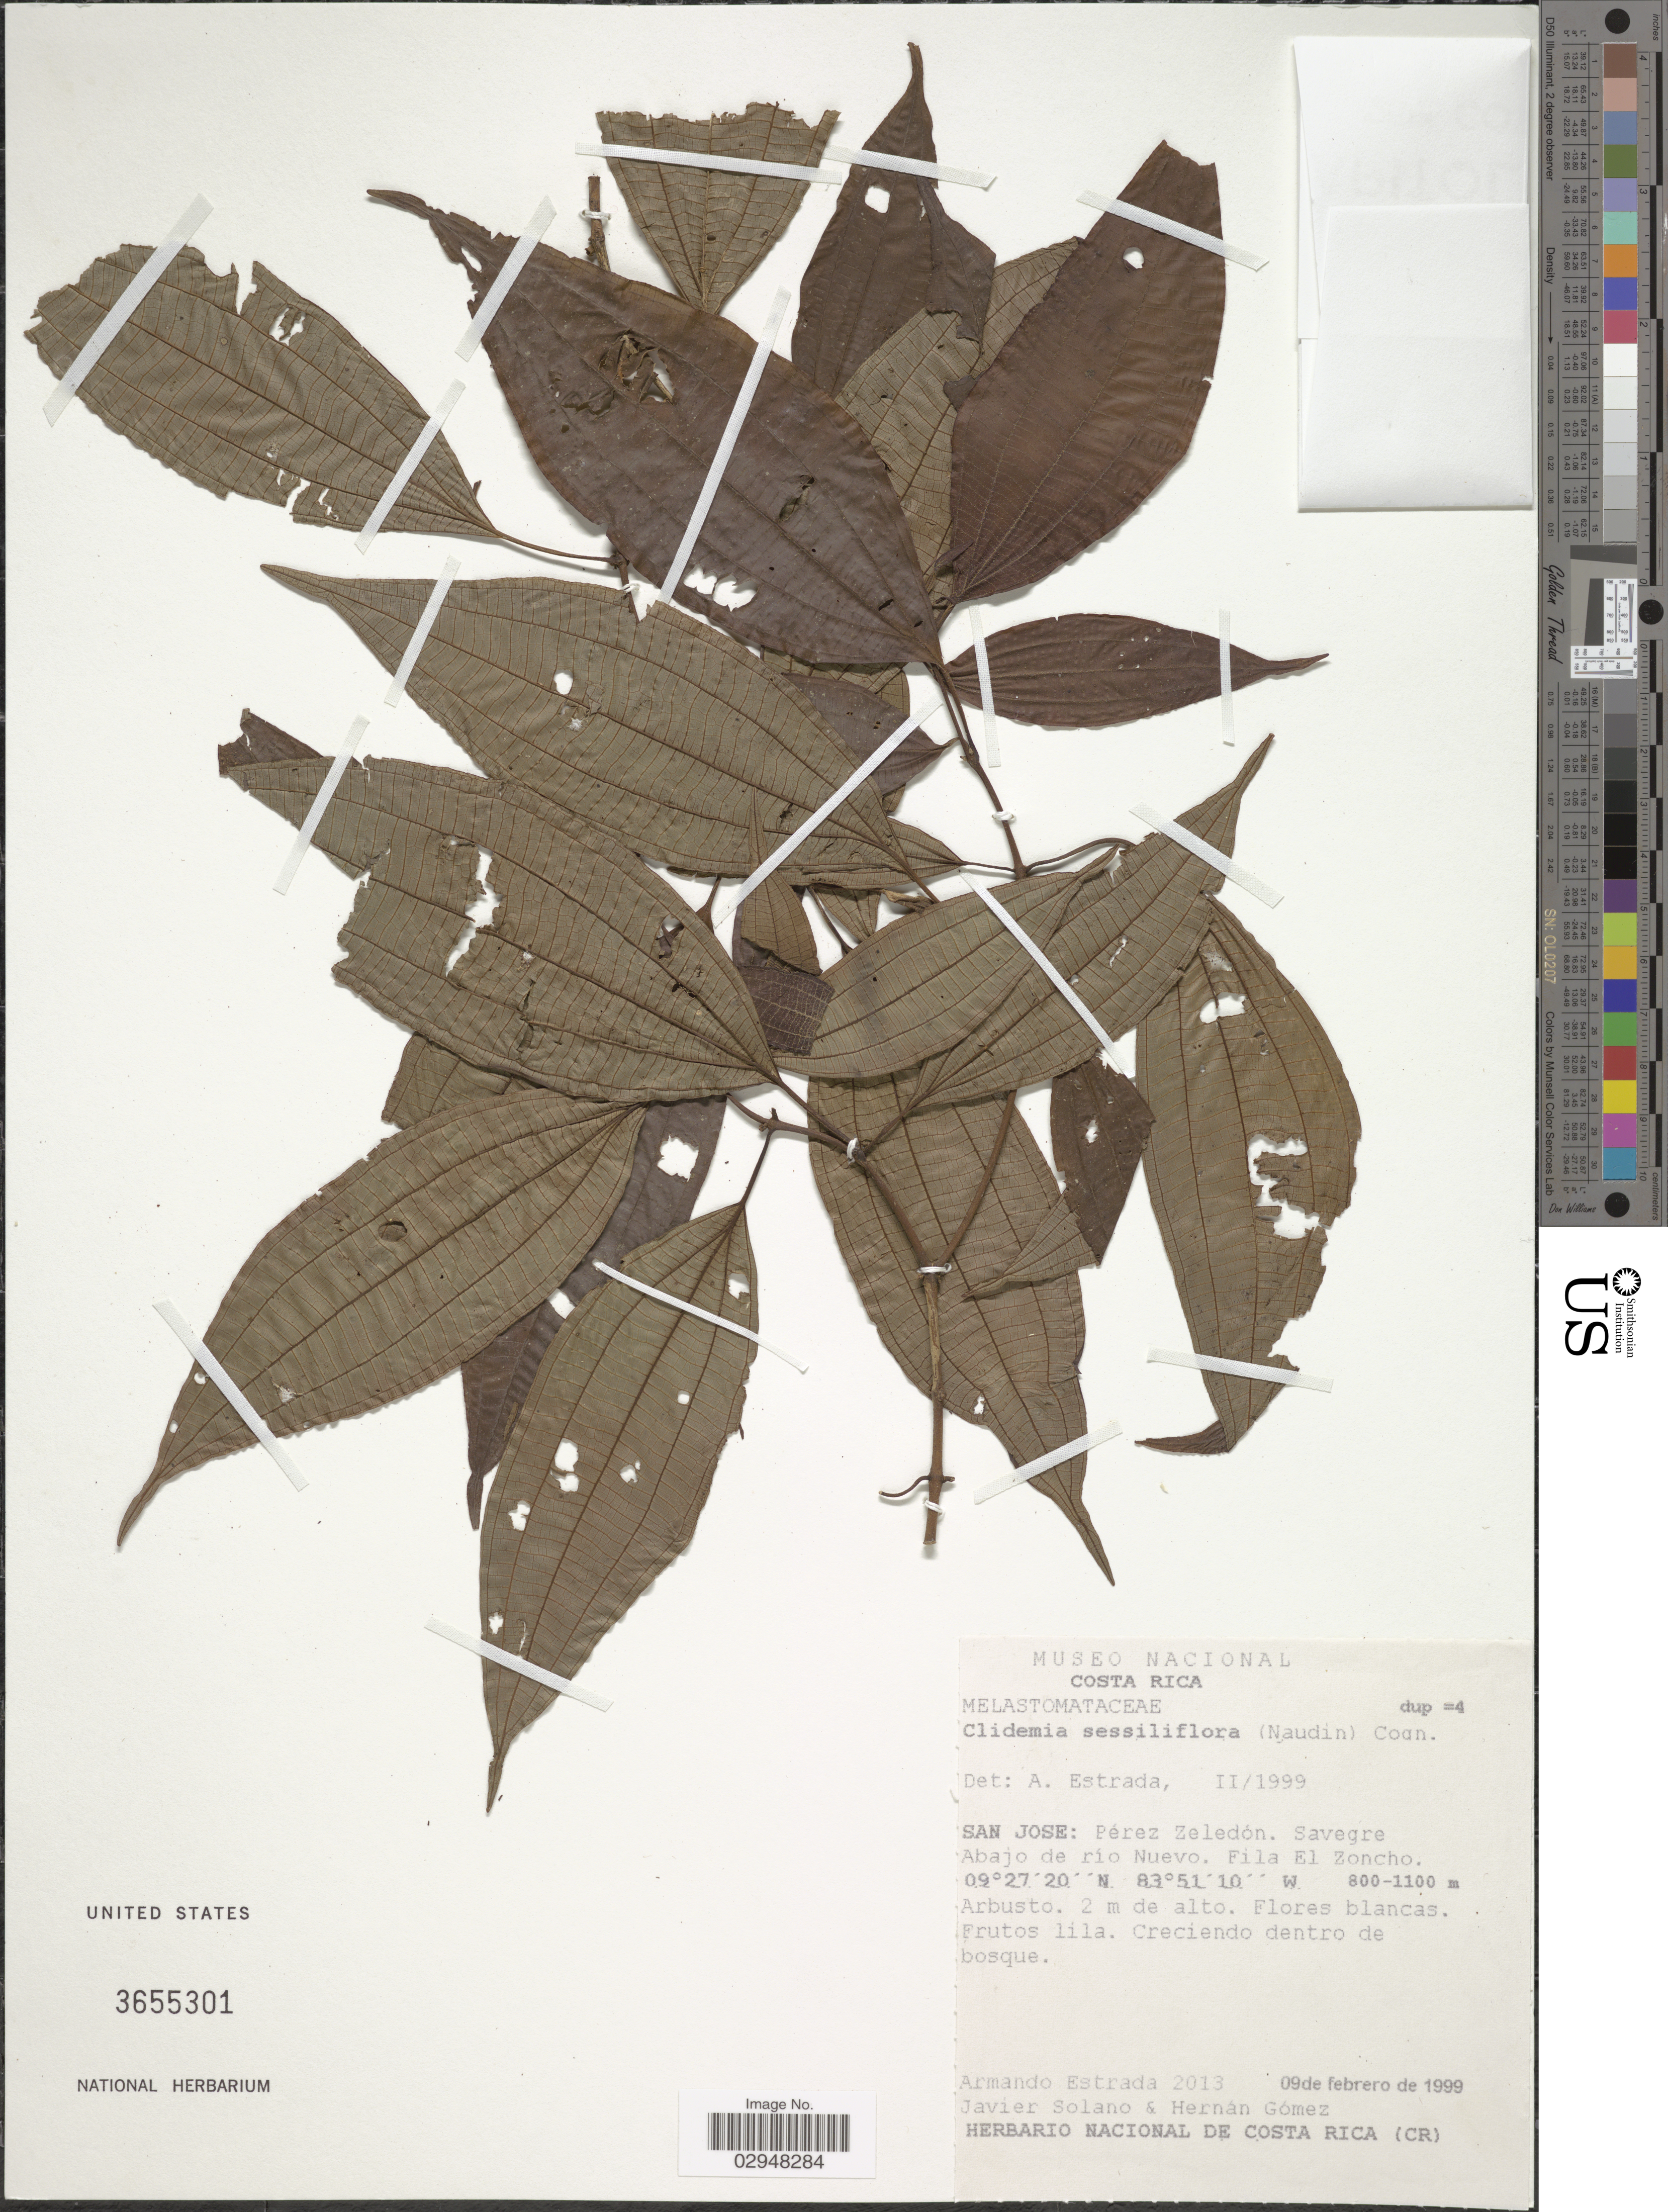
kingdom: Plantae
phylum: Tracheophyta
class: Magnoliopsida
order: Myrtales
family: Melastomataceae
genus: Clidemia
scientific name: Clidemia sessiliflora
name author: (Naudin) Cogn.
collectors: A. Estrada, J. Solano & H. Gomez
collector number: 2013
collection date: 1999-02-09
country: Costa Rica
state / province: San José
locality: Pérez Zeledón. Savegre. Abajo de río Nuevo. Fila El Zoncho.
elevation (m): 800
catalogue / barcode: US 3655301